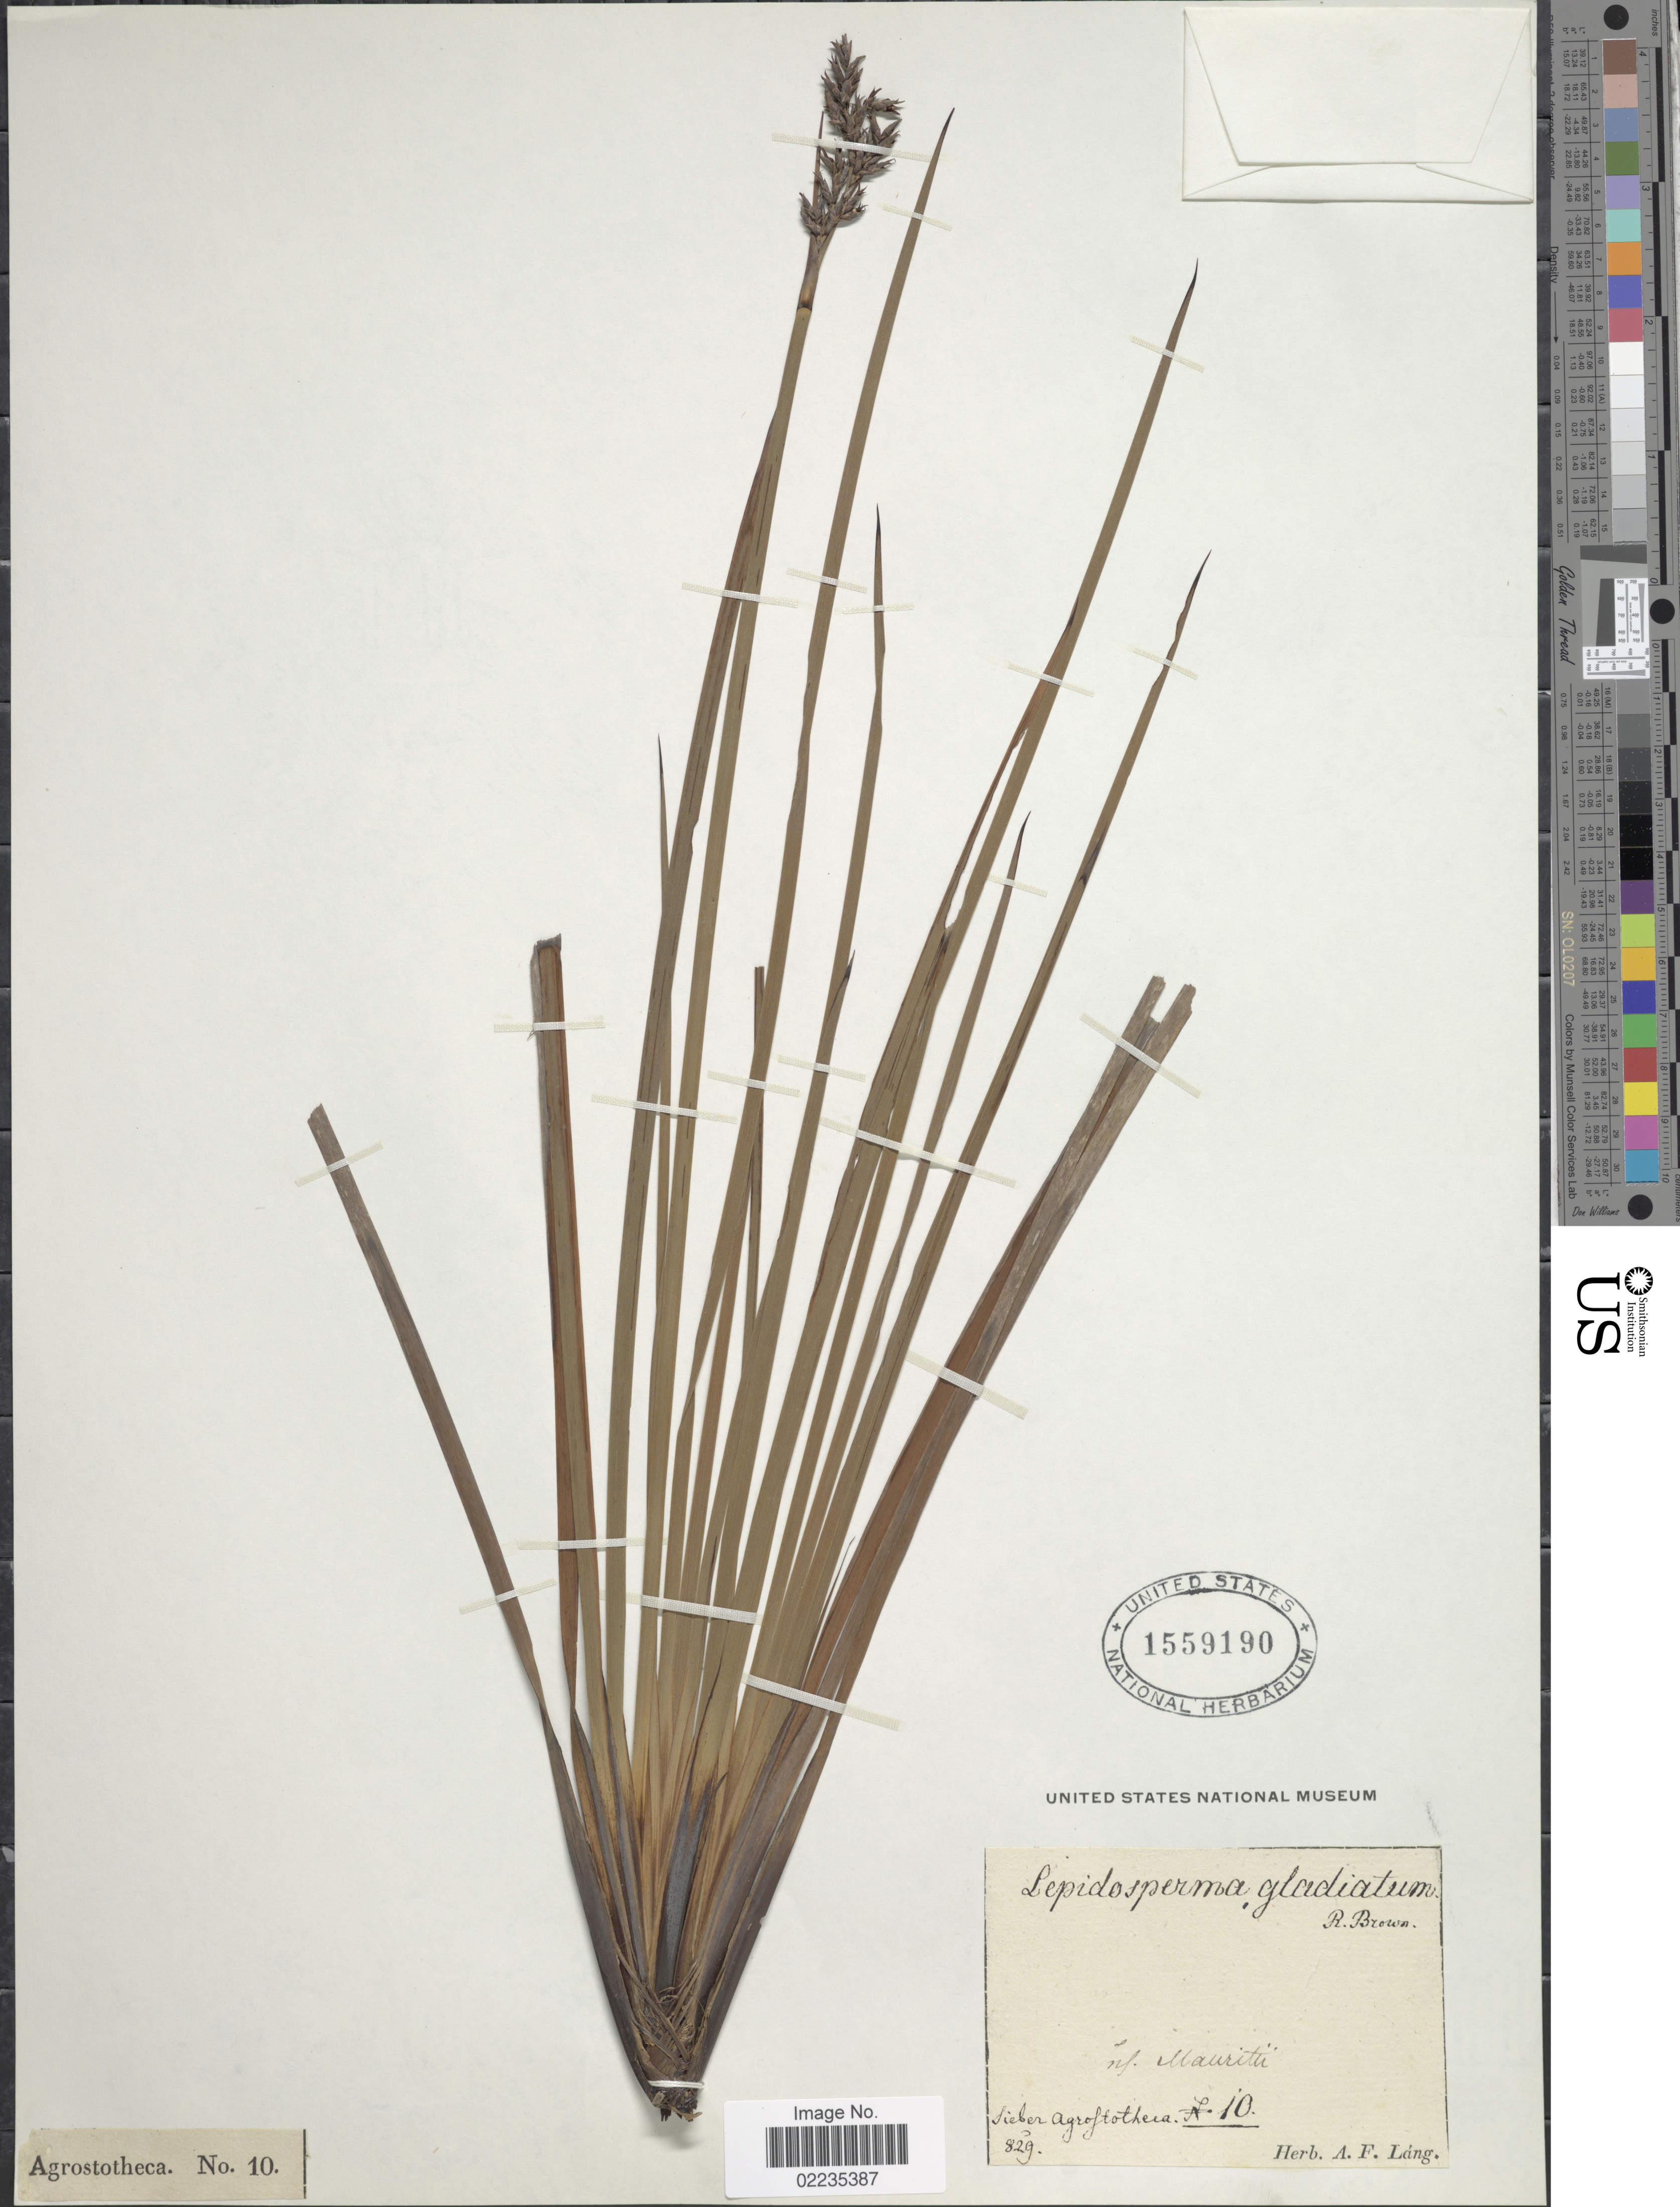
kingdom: Plantae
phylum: Tracheophyta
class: Liliopsida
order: Poales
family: Cyperaceae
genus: Lepidosperma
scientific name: Lepidosperma sieberi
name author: Kunth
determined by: Barrett, R. L.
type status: Possible Type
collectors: F. W. Sieber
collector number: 10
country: Mauritius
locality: Ins. Mauritii [protologue cites "Nova Hollandia", i.e., Australia]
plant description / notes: Dubiously type material if locality data on label is correct. Protologue, "Sieb. Agrost. n. 10.... Nova Hollandia" [i.e., Australia]; locality on this label is "Ins. Mauritii" [i.e., island of Mauritius, where Sieber did collect]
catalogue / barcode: US 1559190